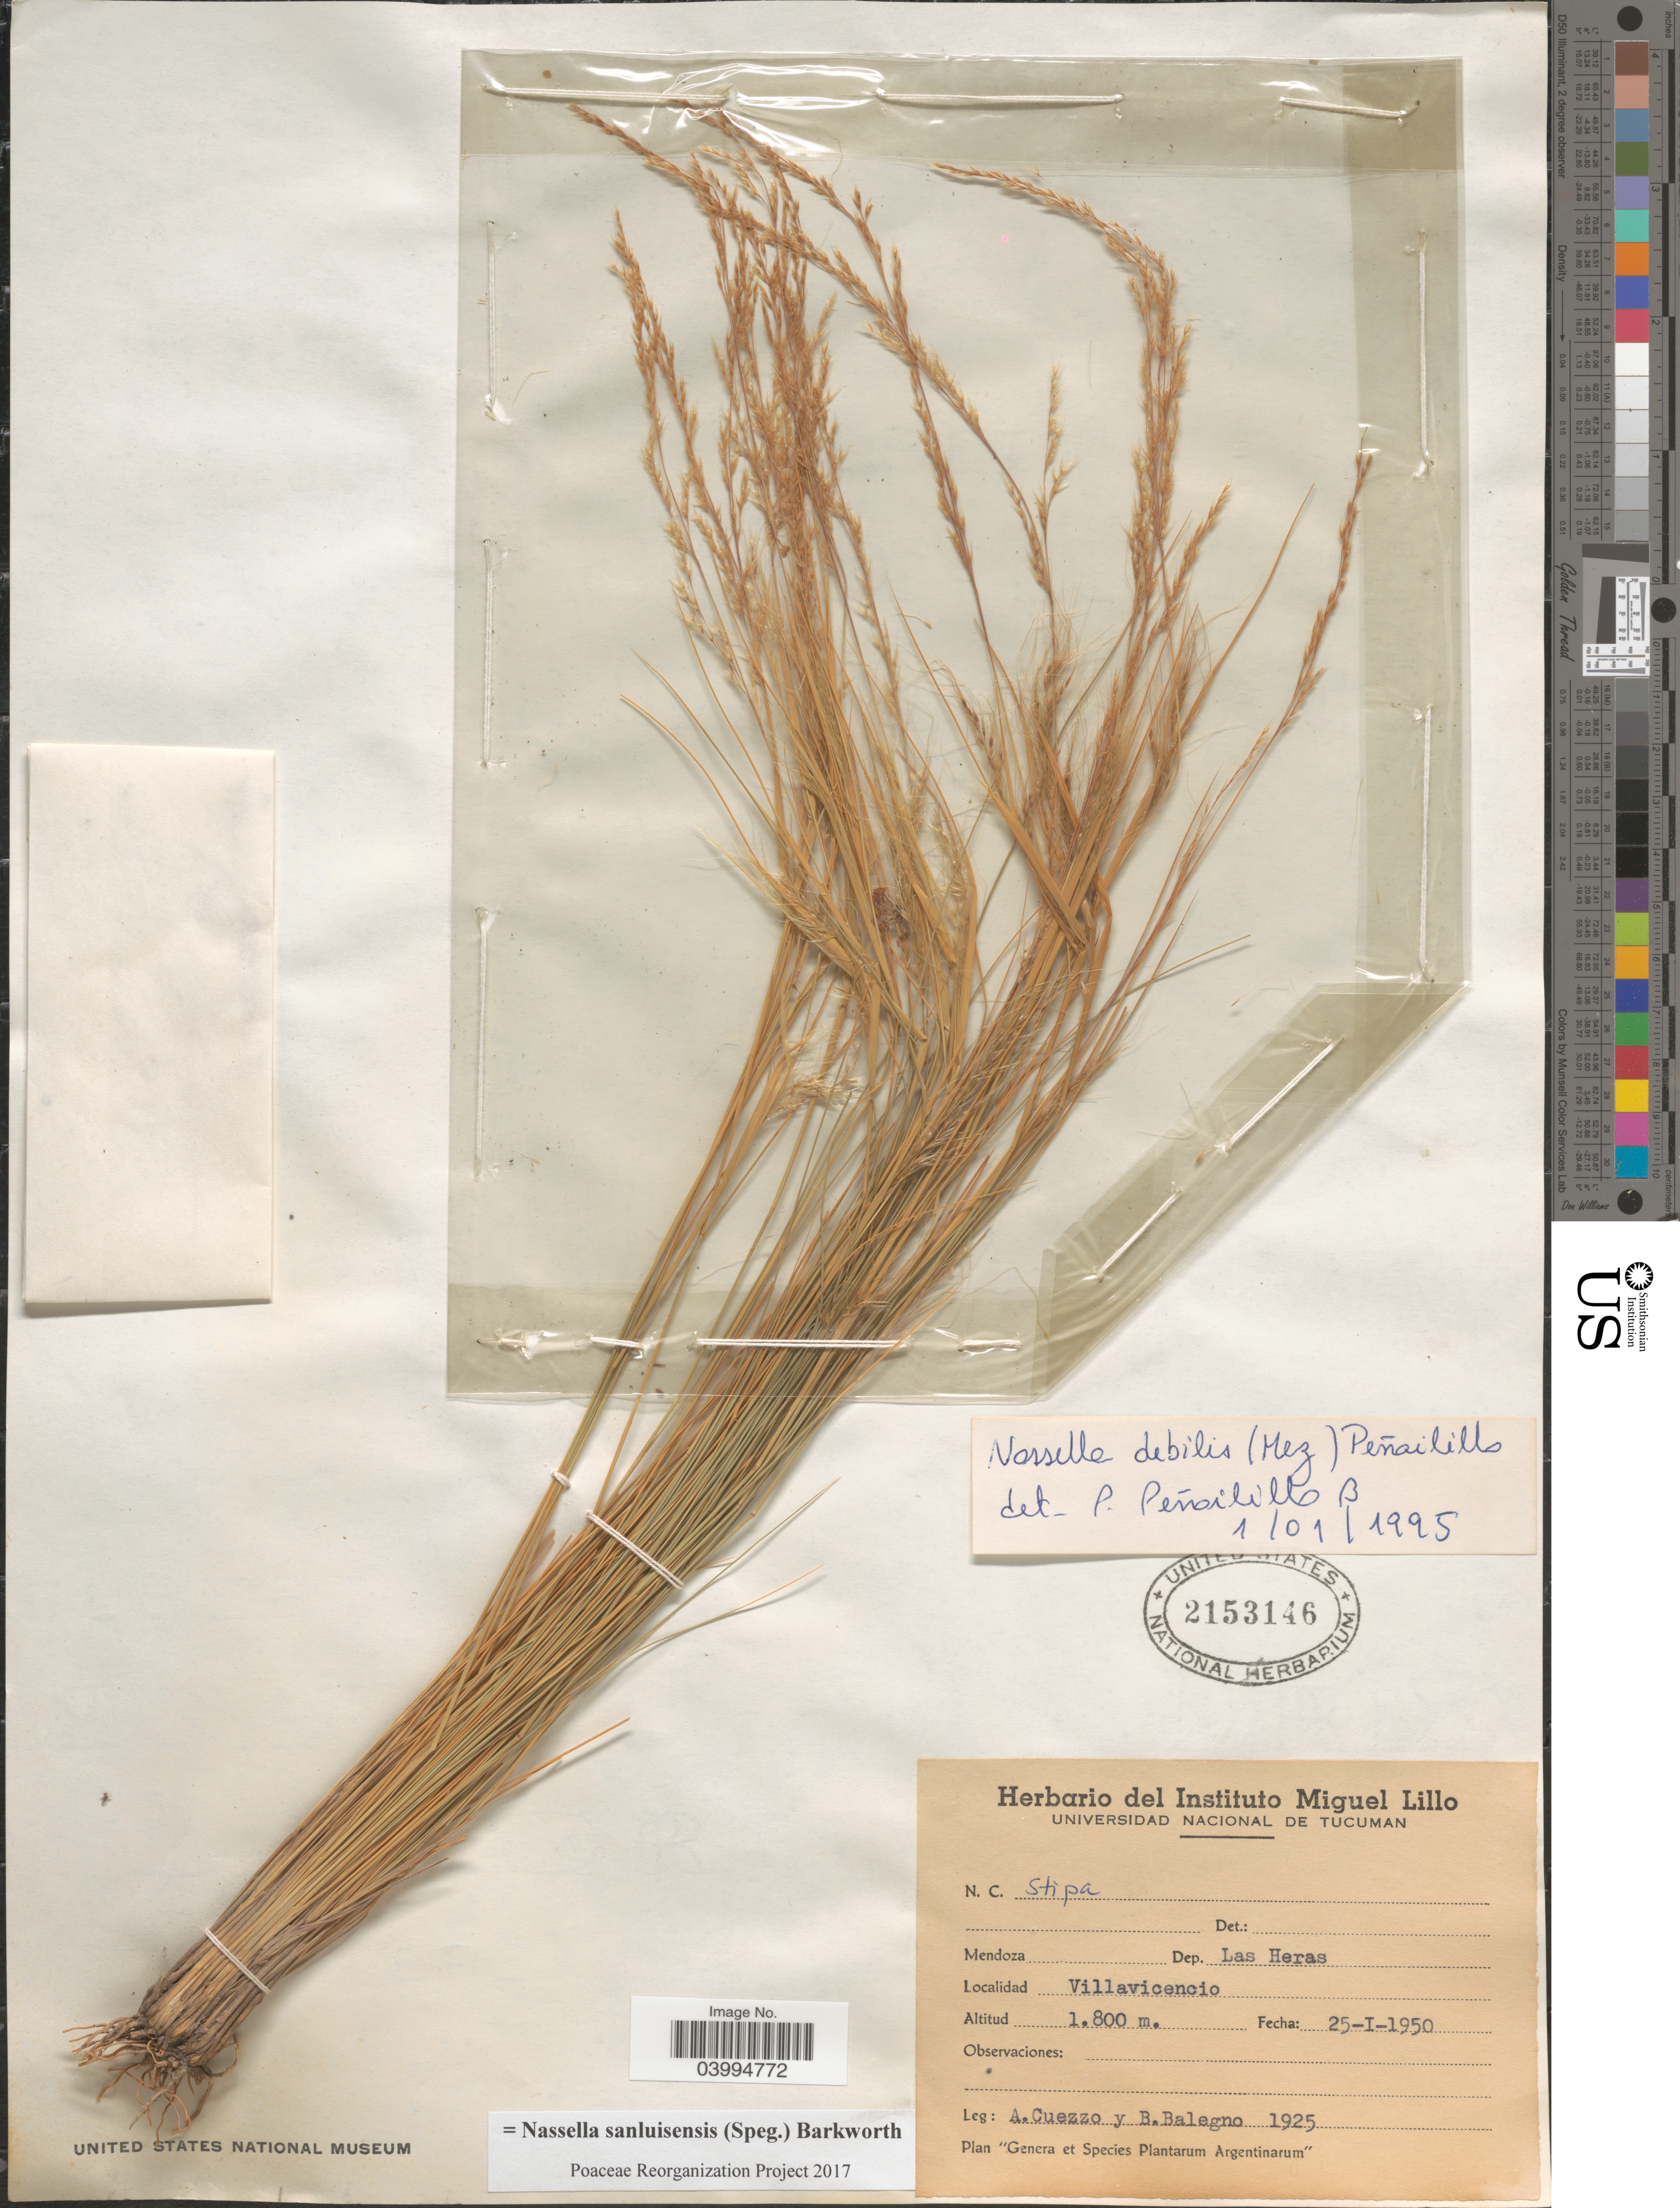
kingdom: Plantae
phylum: Tracheophyta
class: Liliopsida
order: Poales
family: Poaceae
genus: Nassella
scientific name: Nassella sanluisensis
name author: (Speg.) Barkworth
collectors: A. Cuezzo & B. Balegno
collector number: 1925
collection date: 1950-01-25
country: Argentina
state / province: Mendoza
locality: Dep. Las Heras. Villavicencio.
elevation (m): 1800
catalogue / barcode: US 2153146